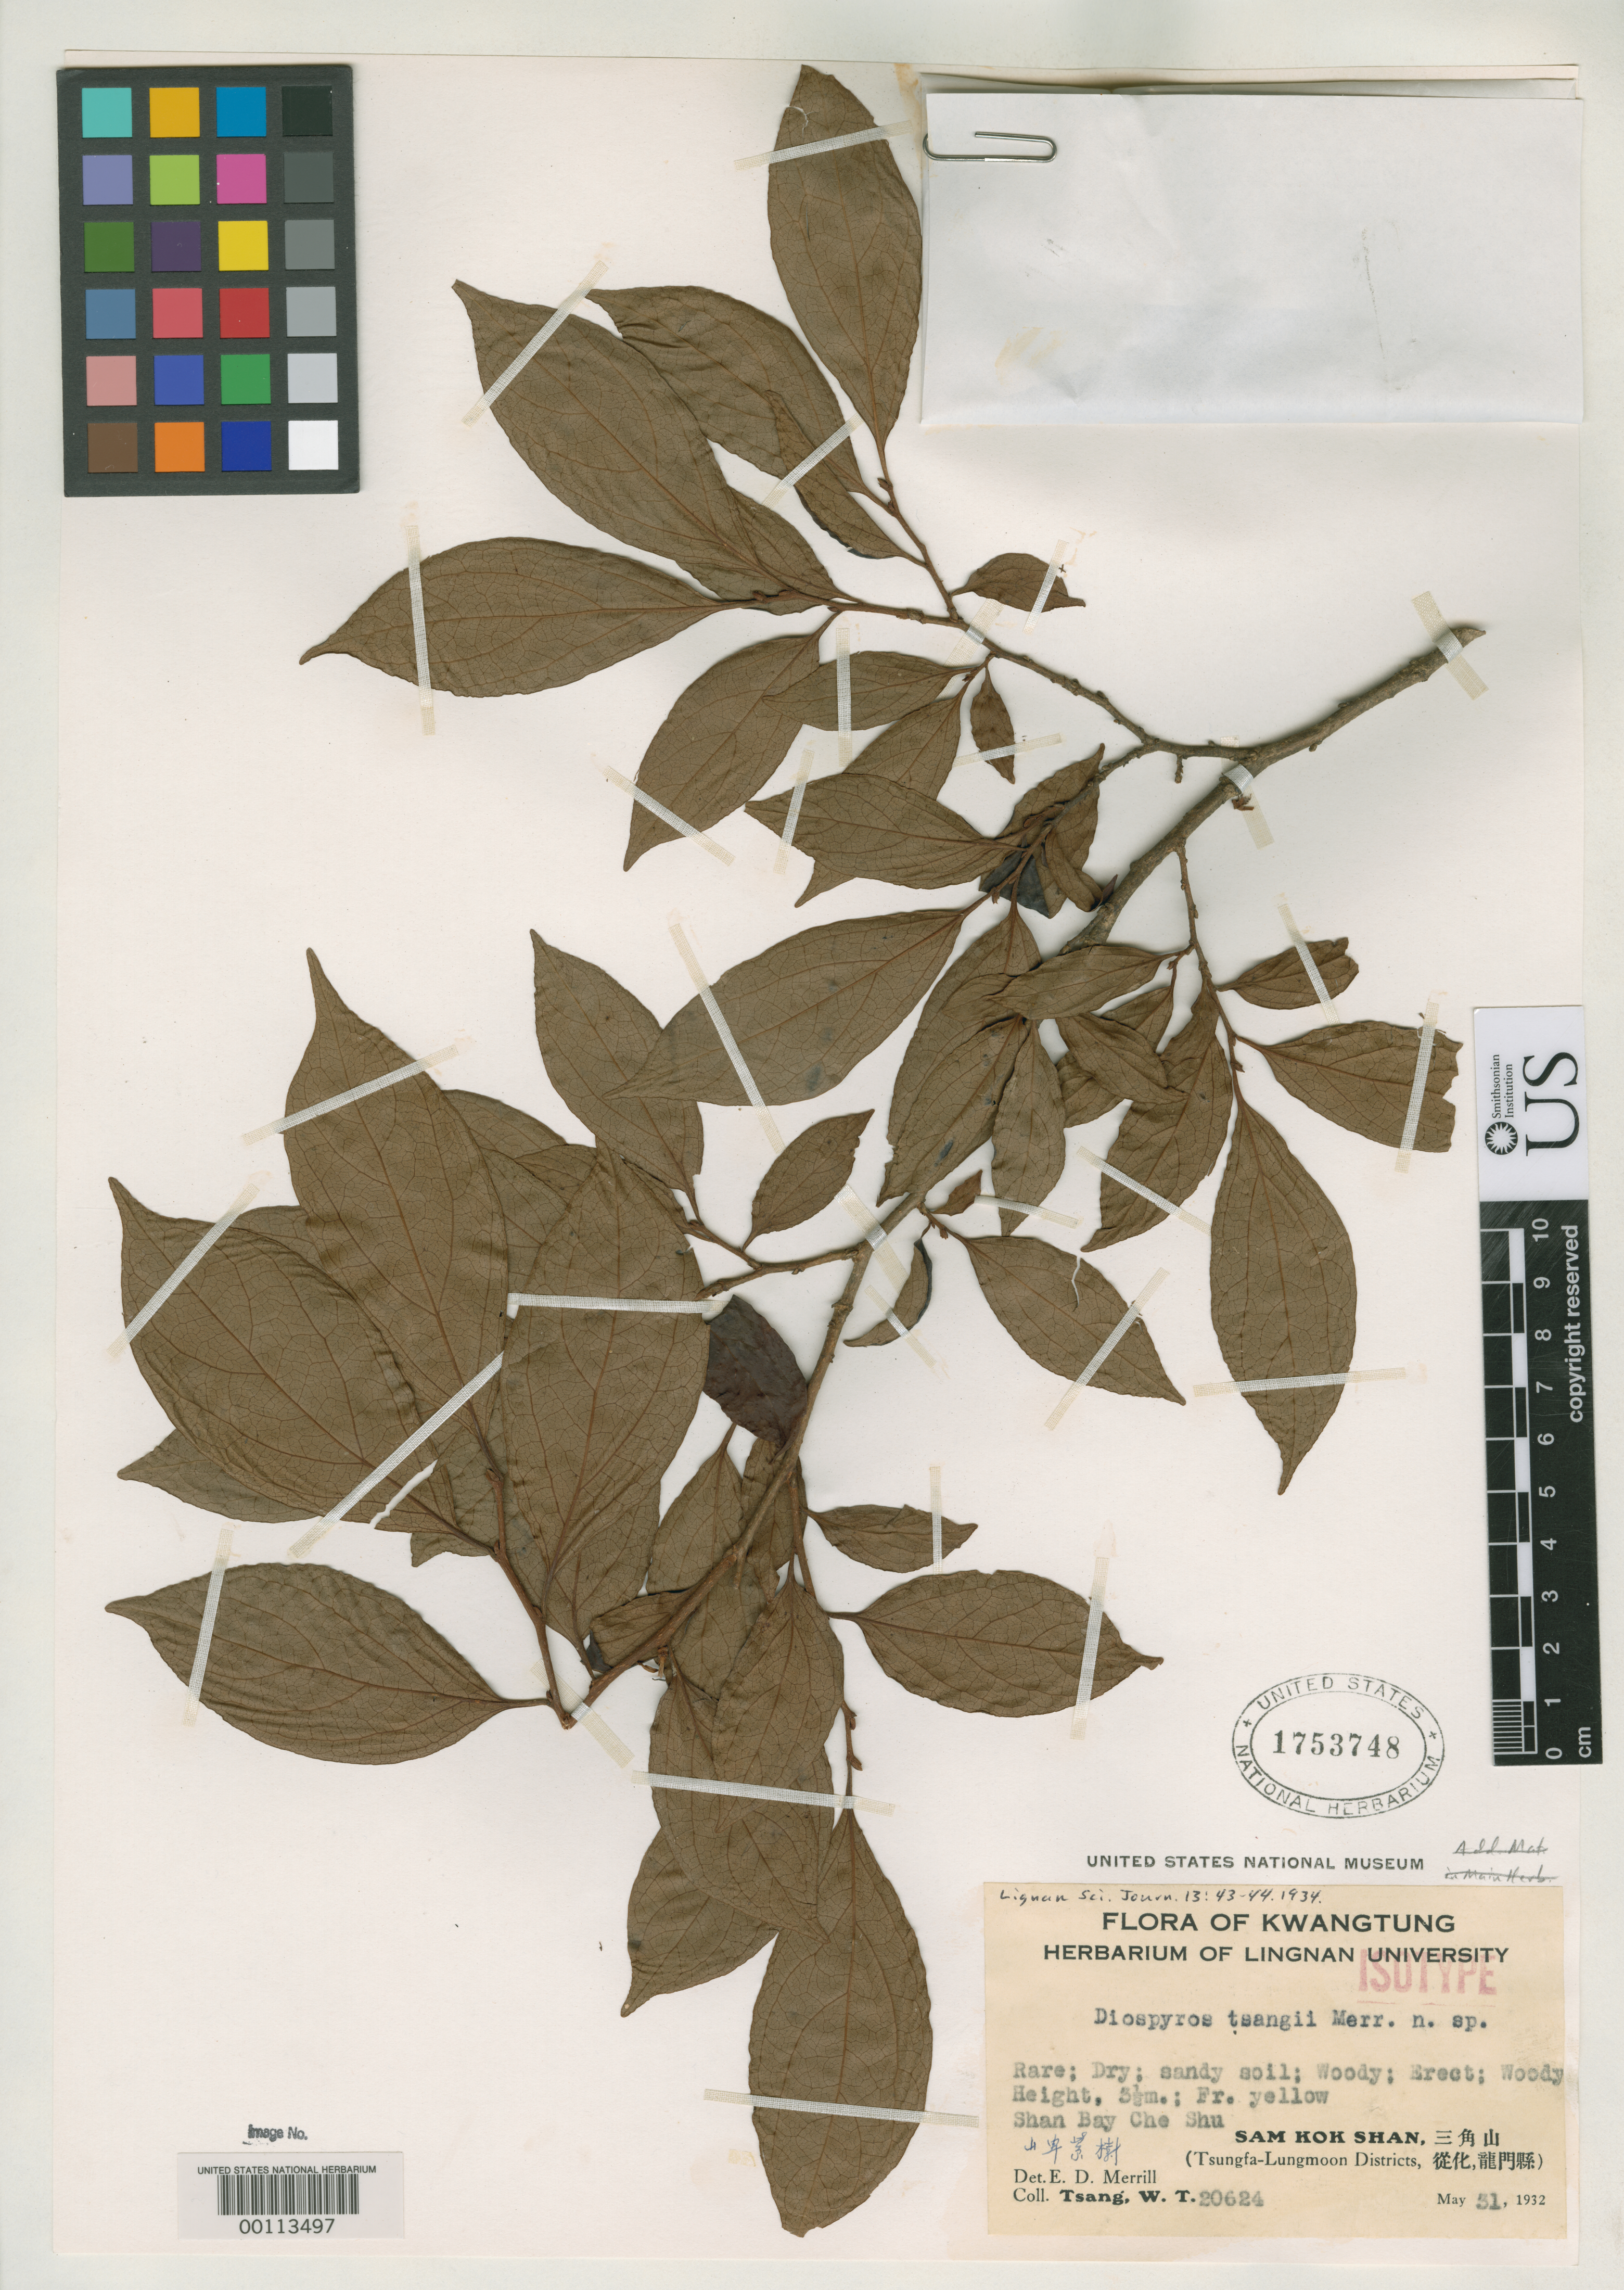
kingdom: Plantae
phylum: Tracheophyta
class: Magnoliopsida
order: Ericales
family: Ebenaceae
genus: Diospyros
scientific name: Diospyros tsangii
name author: Merr.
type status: Isotype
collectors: W. T. Tsang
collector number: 20624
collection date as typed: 31 May 1932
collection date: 1932-05-31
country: China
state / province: Guangdong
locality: San Kok Shan, Shan Bay Che Shu.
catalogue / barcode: US 1753748